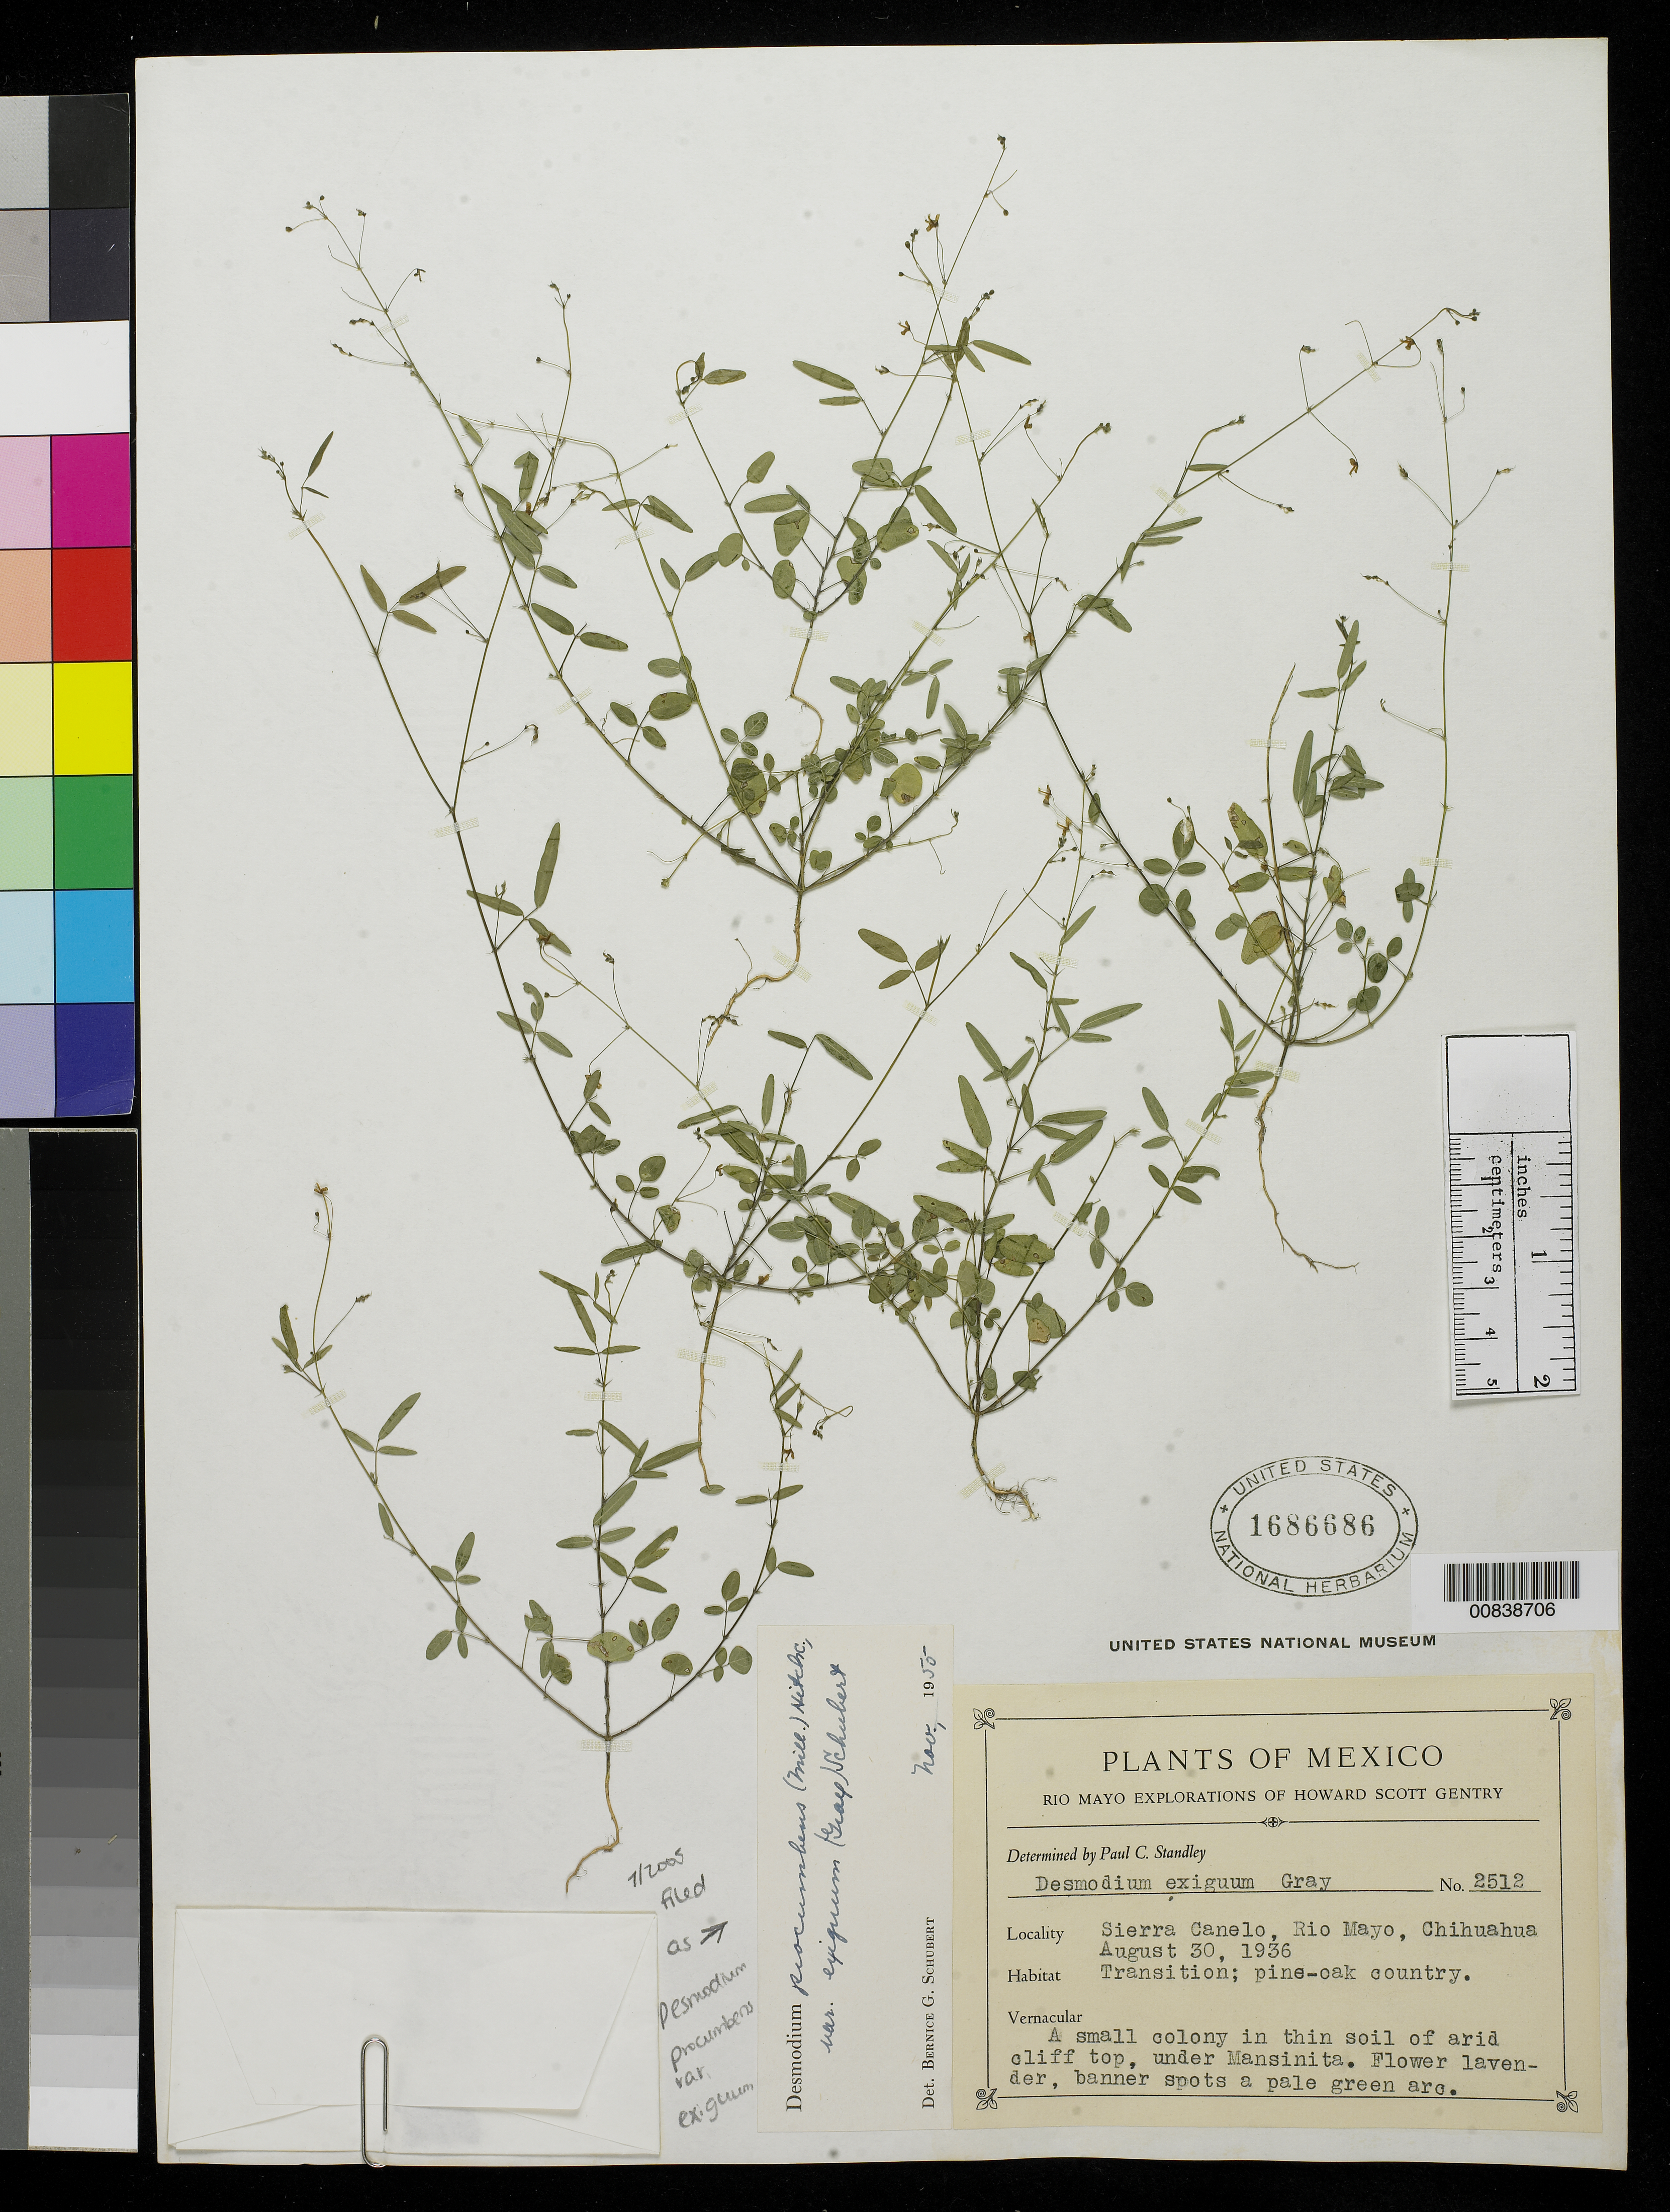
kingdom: Plantae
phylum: Tracheophyta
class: Magnoliopsida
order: Fabales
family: Fabaceae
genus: Desmodium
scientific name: Desmodium procumbens var. exiguum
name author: (A. Gray) B.G. Schub.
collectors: H. S. Gentry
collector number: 2512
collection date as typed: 30 Aug 1936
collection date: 1936-08-30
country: Mexico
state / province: Chihuahua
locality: Sierra Canelo, Rio Mayo, Chihuahua.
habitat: Transition; pine-oak country. Thin soil of arid cliff top under Mansinita.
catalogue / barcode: US 1686686